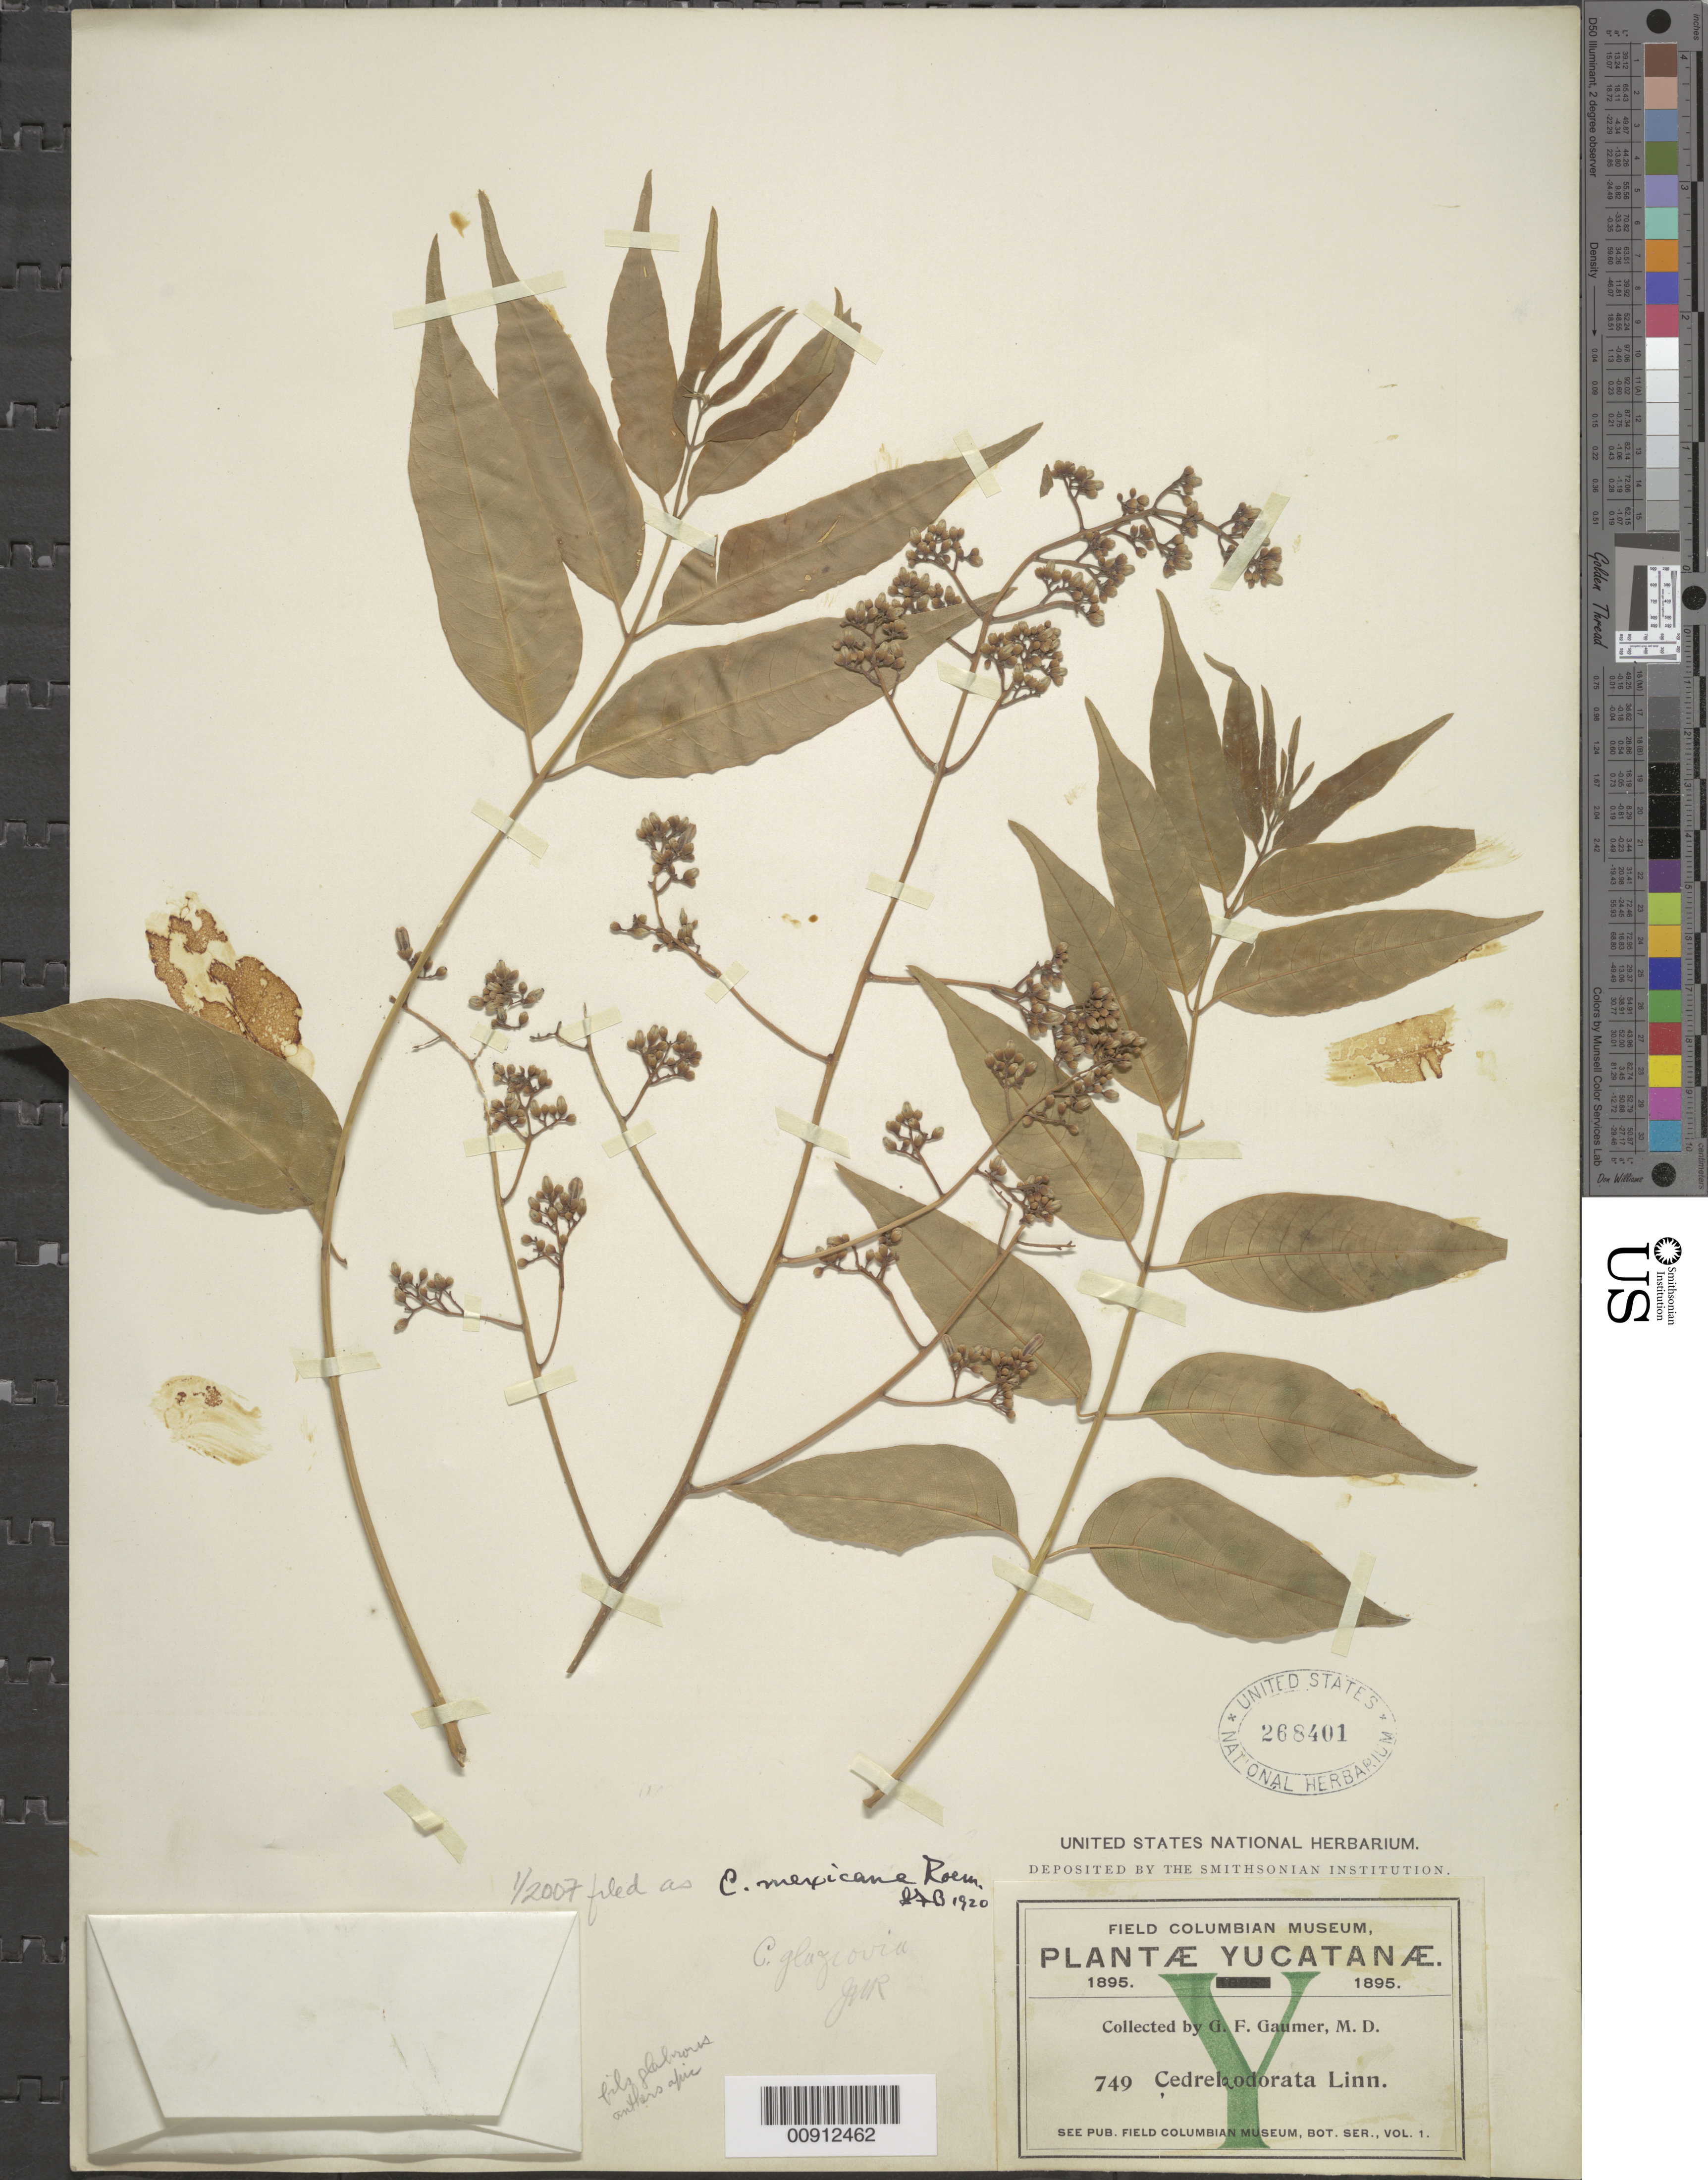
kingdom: Plantae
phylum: Tracheophyta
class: Magnoliopsida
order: Sapindales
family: Meliaceae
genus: Cedrela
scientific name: Cedrela mexicana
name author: M. Roem.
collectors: G. F. Gaumer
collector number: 749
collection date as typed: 1895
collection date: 1895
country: Mexico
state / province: Yucatán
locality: Yucatán.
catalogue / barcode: US 268401